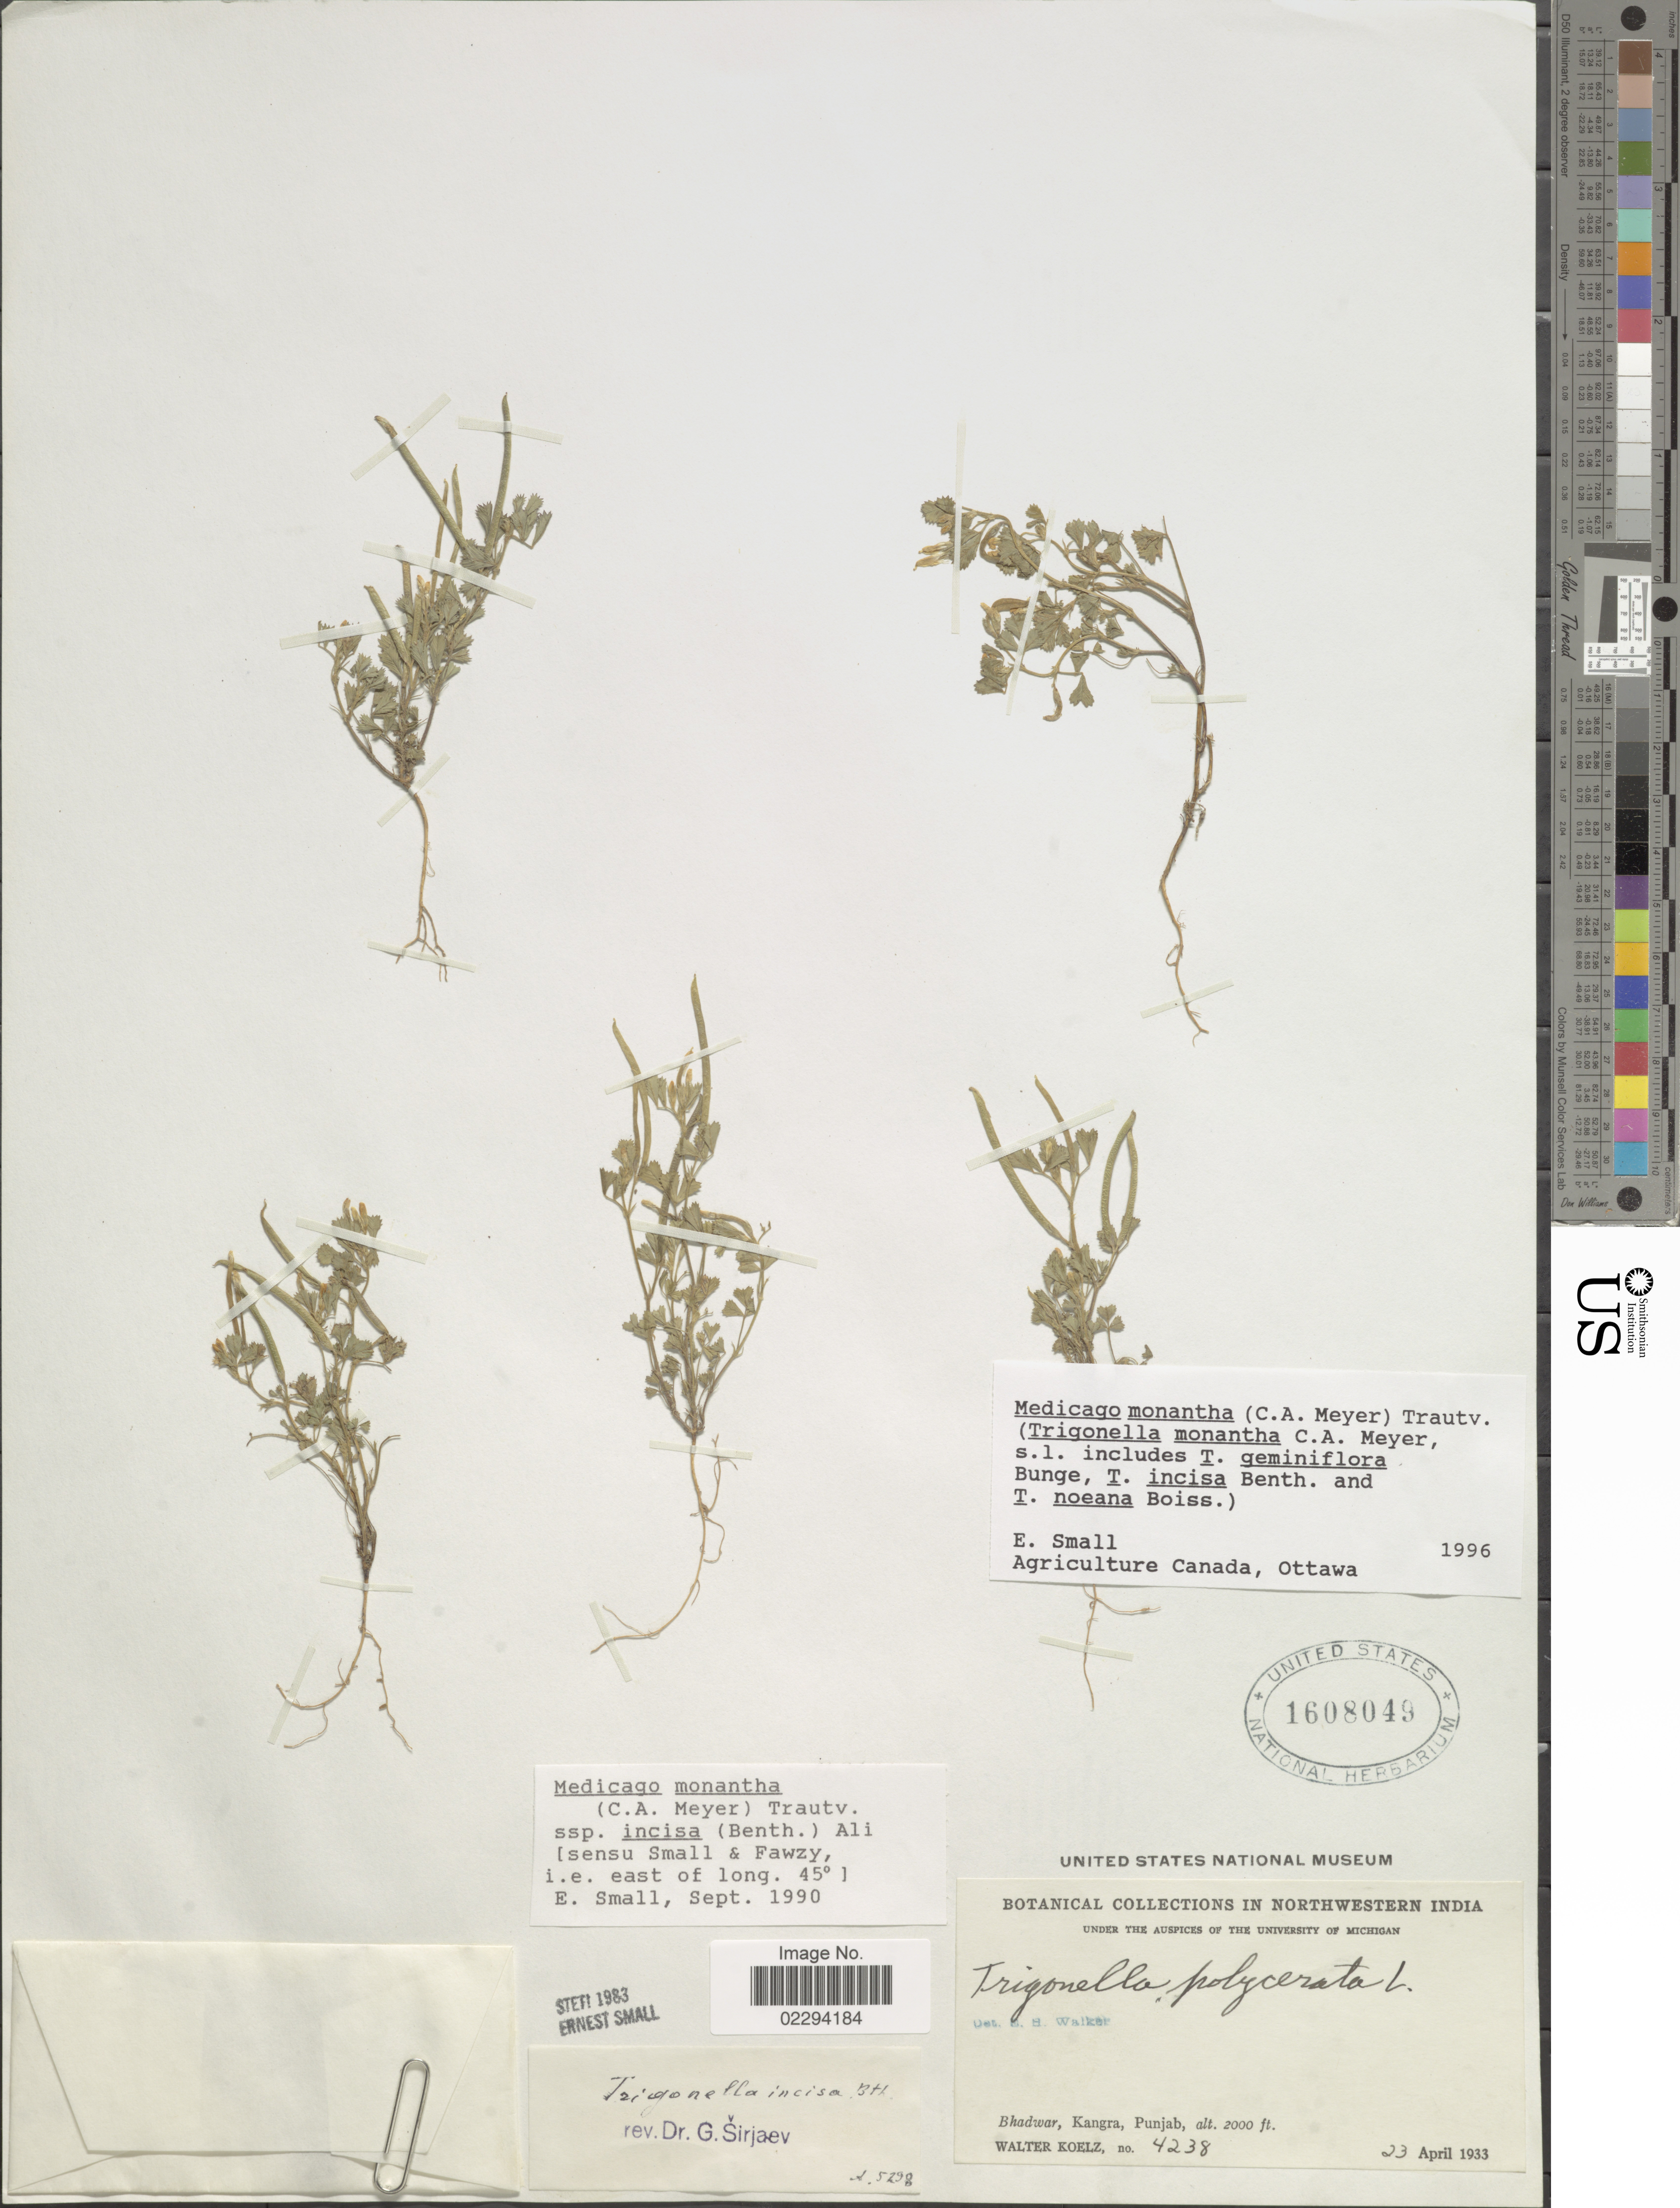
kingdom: Plantae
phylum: Tracheophyta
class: Magnoliopsida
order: Fabales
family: Fabaceae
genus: Medicago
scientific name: Medicago monantha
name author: (C.A. Mey.) Trautv.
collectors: W. N. Koelz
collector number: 4238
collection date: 1933-04-23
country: India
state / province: Himachal Pradesh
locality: Bhadwar, Kangra, Punjab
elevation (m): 610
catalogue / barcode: US 1608049